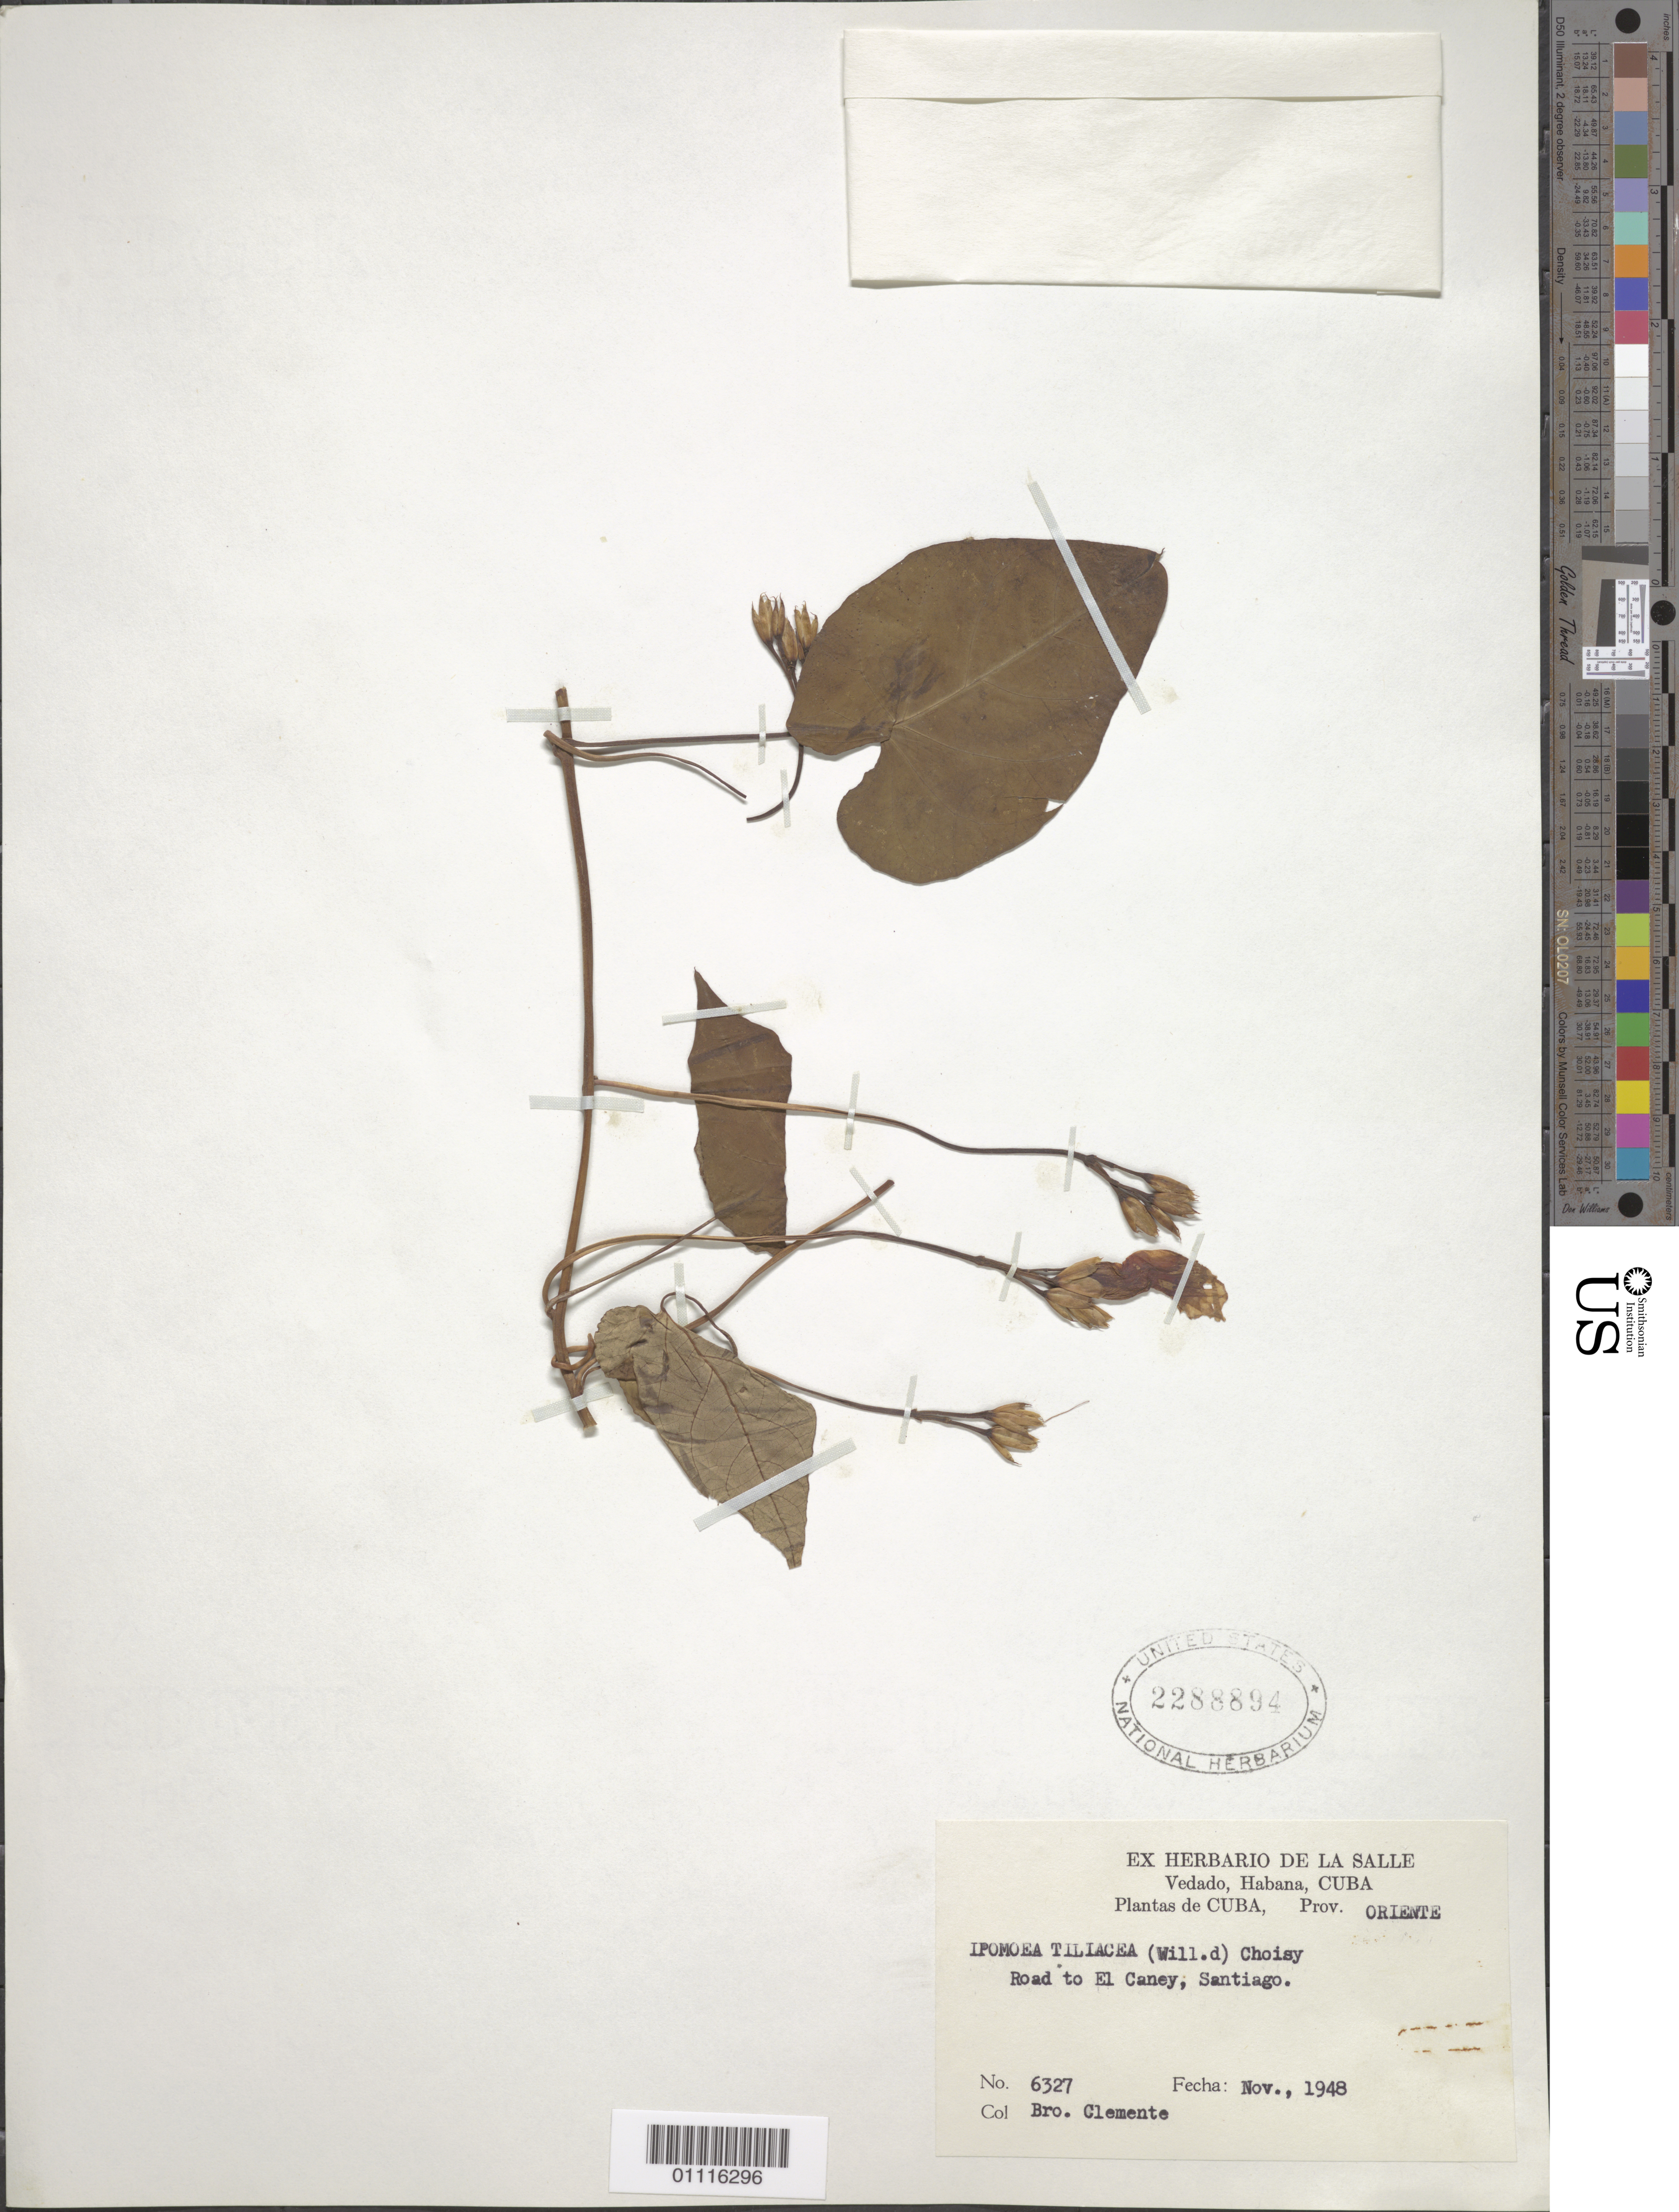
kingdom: Plantae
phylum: Tracheophyta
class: Magnoliopsida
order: Solanales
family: Convolvulaceae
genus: Ipomoea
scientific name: Ipomoea tiliacea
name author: (Willd.) Choisy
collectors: Bro. Clemente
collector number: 6327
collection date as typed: Nov 1948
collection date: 1948-11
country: Cuba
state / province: Santiago de Cuba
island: Cuba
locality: Road to El Caney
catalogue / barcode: US 2288894